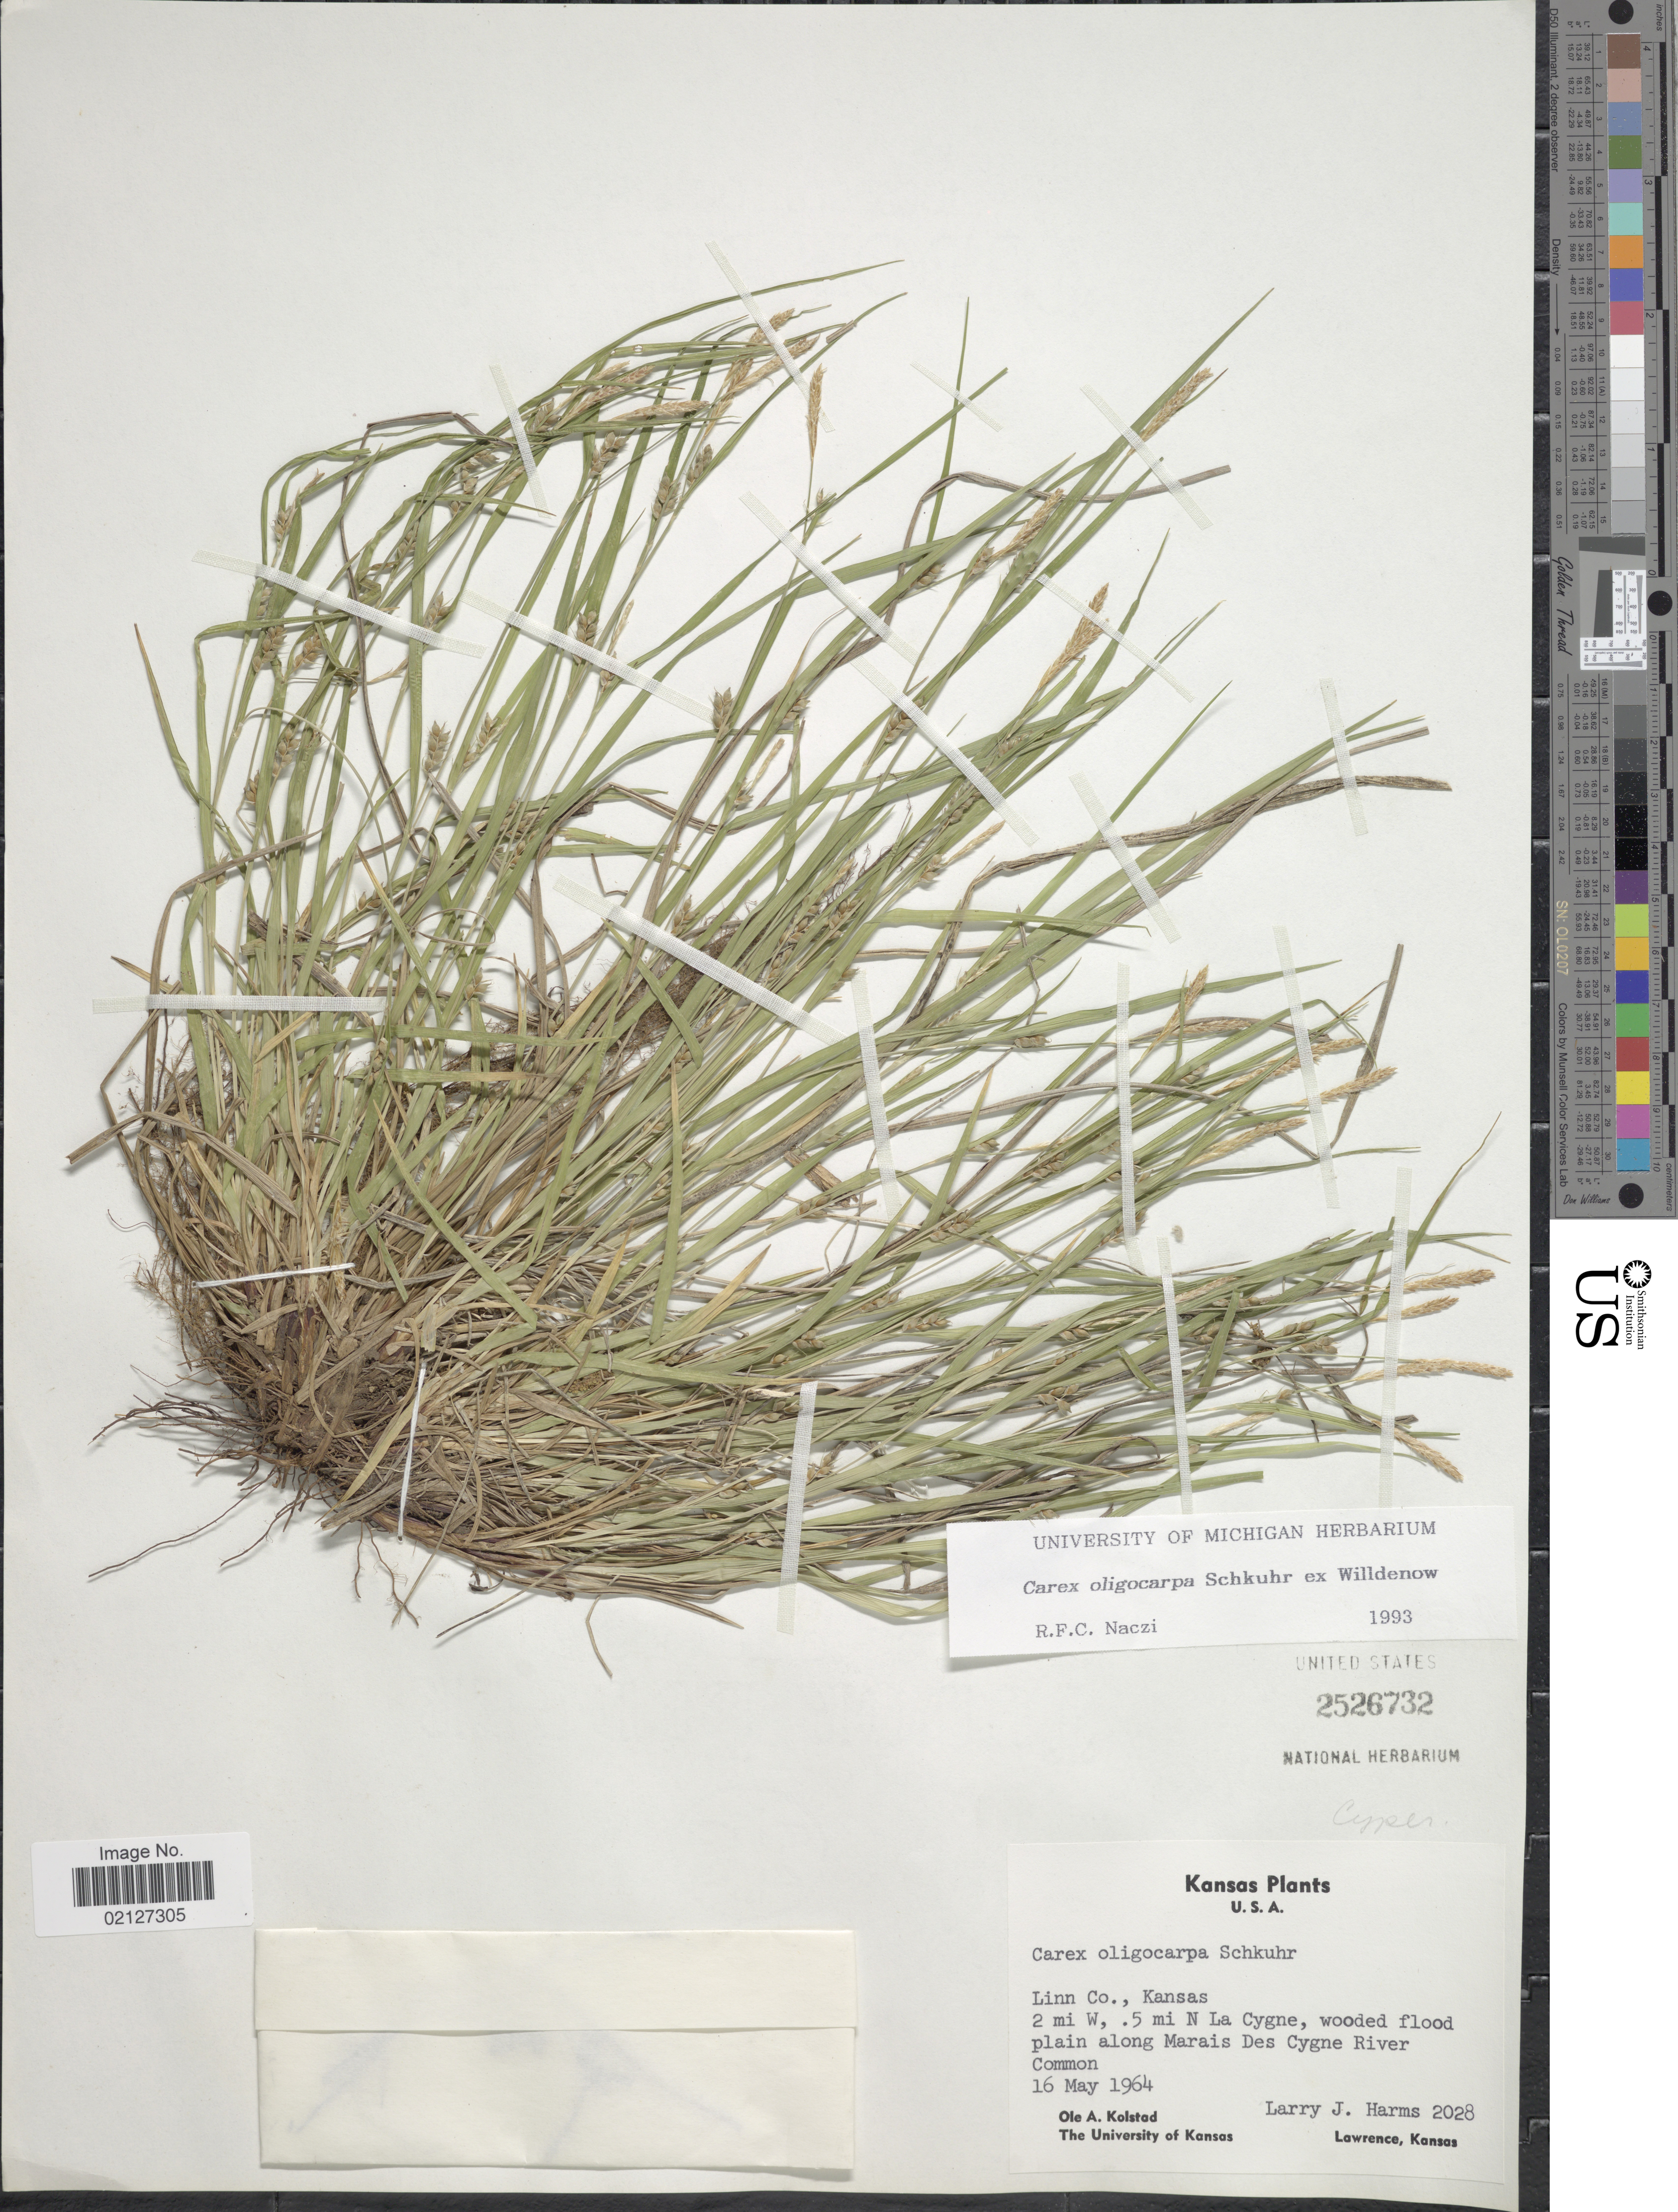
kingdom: Plantae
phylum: Tracheophyta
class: Liliopsida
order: Poales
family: Cyperaceae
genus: Carex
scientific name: Carex oligocarpa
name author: Willd.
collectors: L. Harms & O. Kolstad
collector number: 2028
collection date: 1964-05-16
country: United States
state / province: Kansas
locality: Linn Co., 2 mi W., .5 mi N La Cygne, wooded flood plain along Marais Des Cygne River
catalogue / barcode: US 2526732